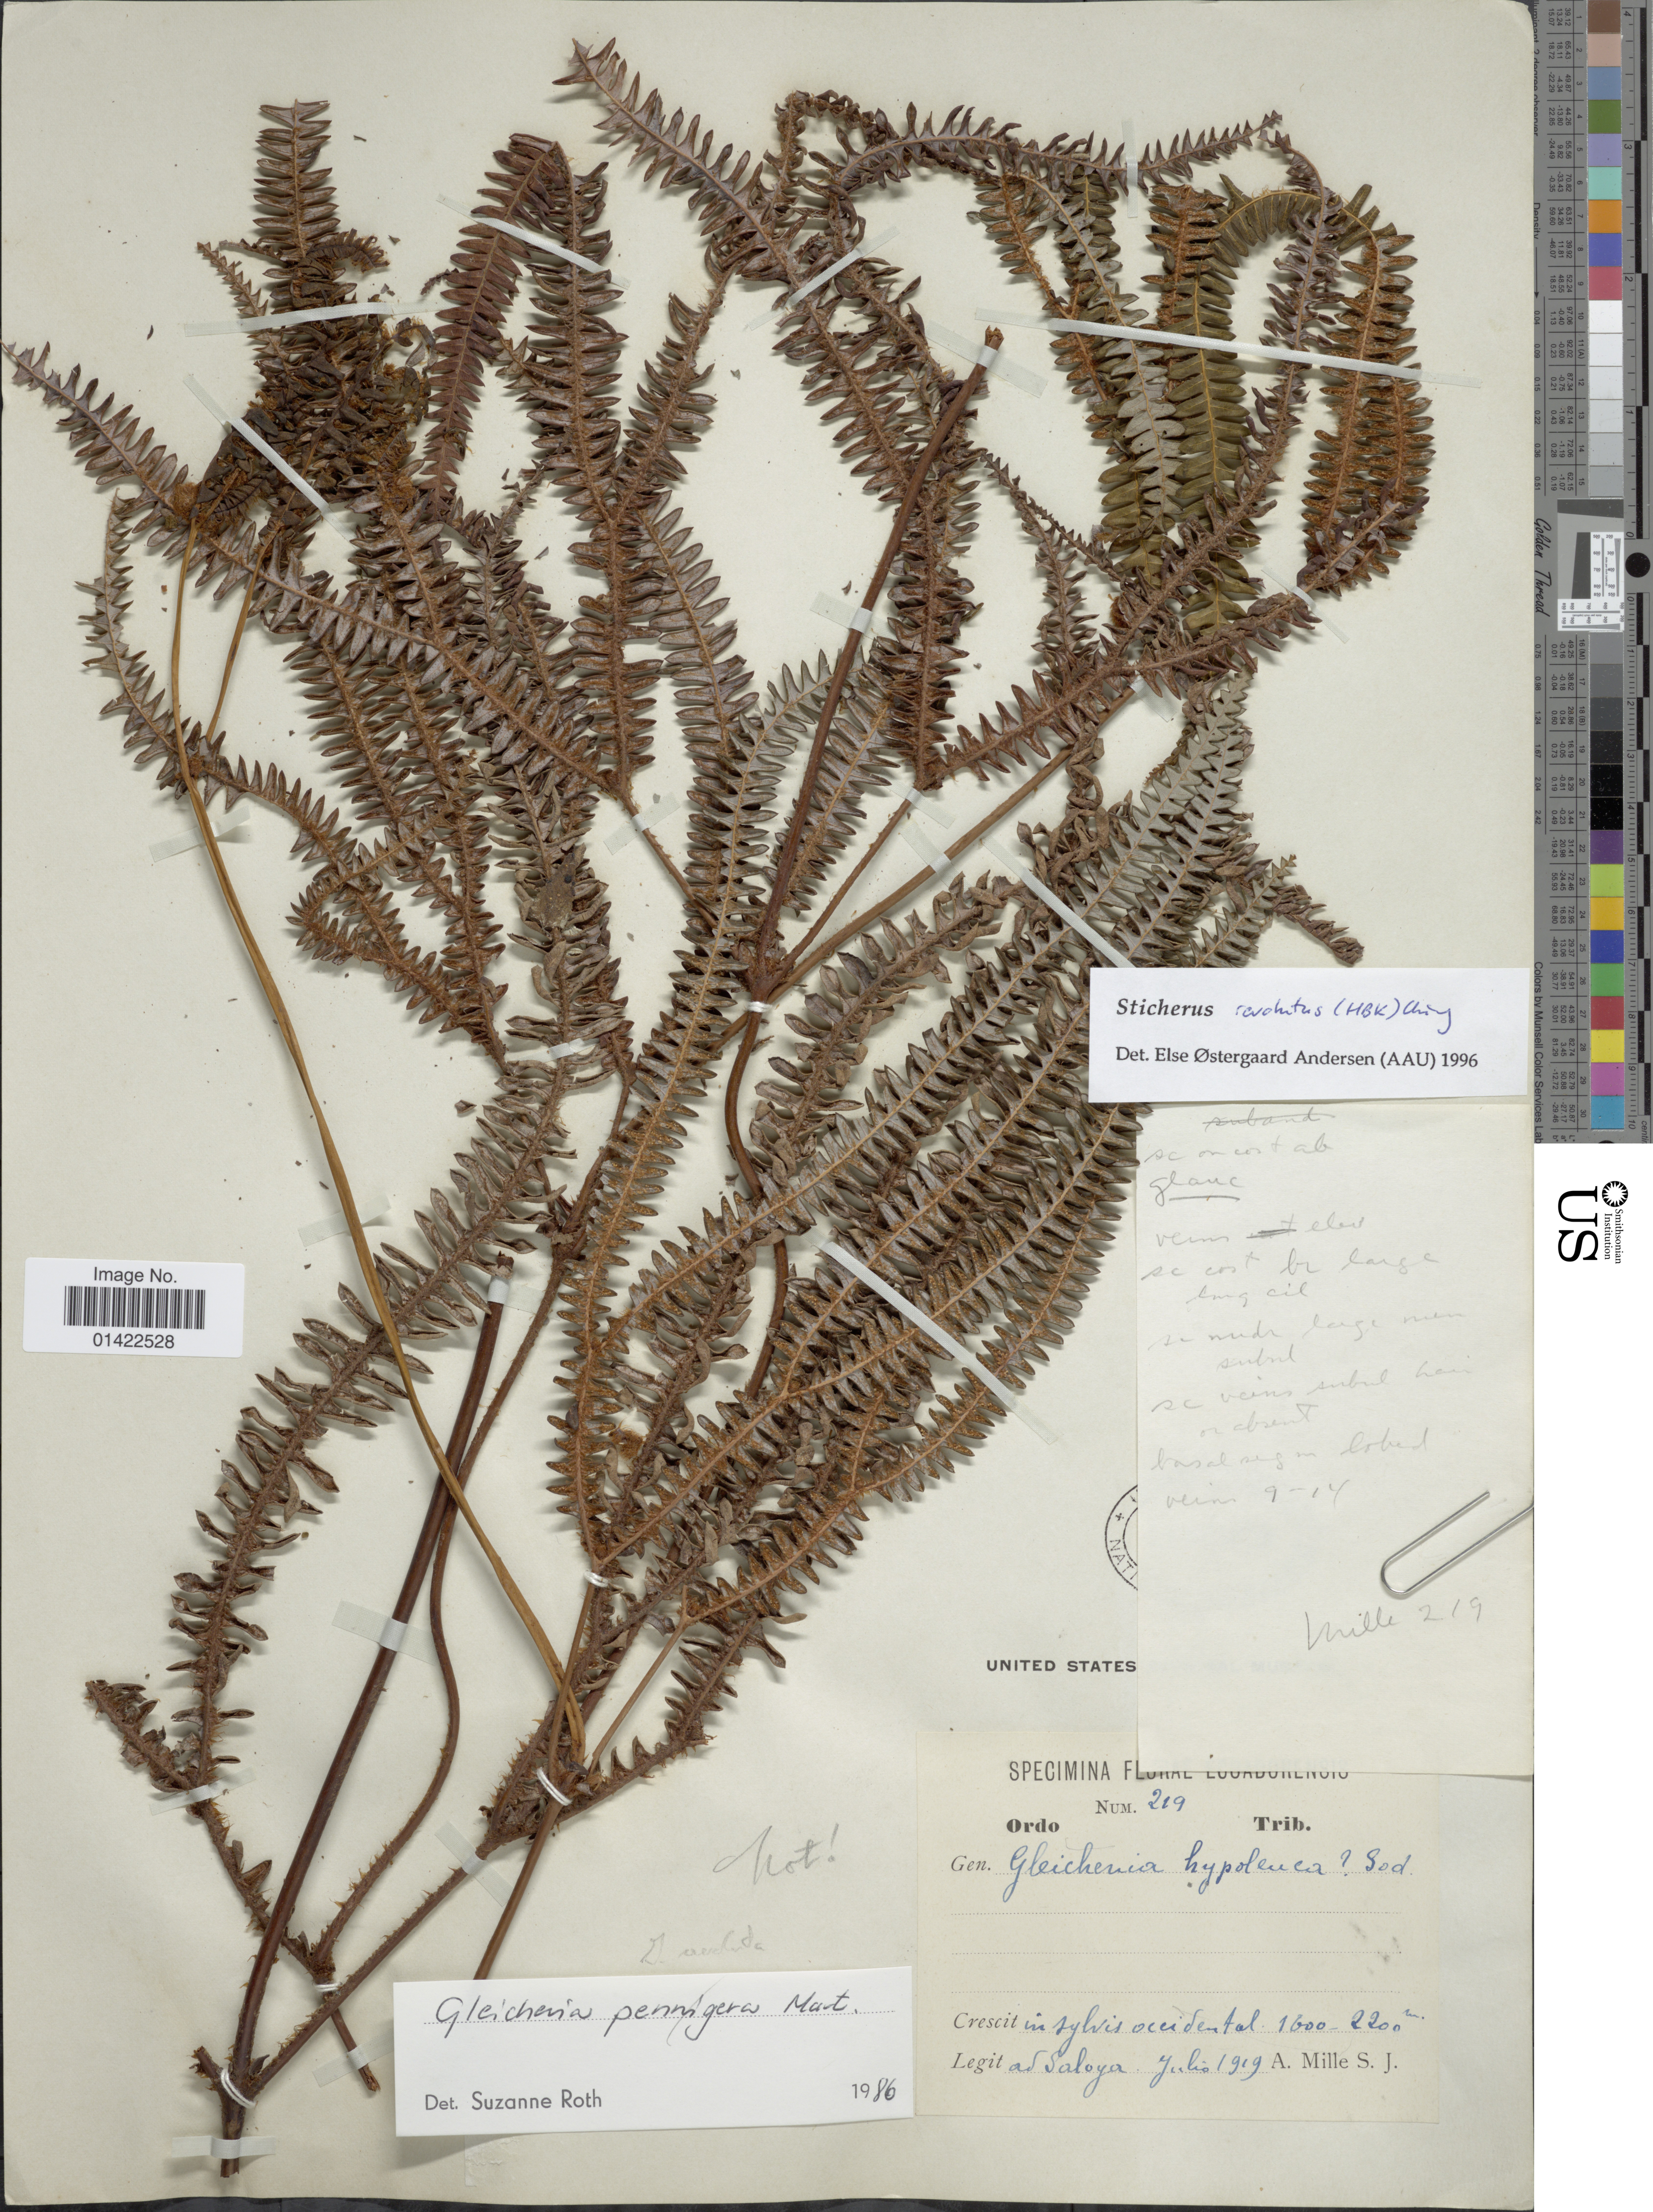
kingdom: Plantae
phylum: Tracheophyta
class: Polypodiopsida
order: Gleicheniales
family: Gleicheniaceae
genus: Sticherus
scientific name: Sticherus revolutus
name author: (Kunth) Ching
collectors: A. Mille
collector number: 219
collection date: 1919-07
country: Ecuador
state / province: Pichincha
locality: In sylvis occidental, ad Saloya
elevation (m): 1600